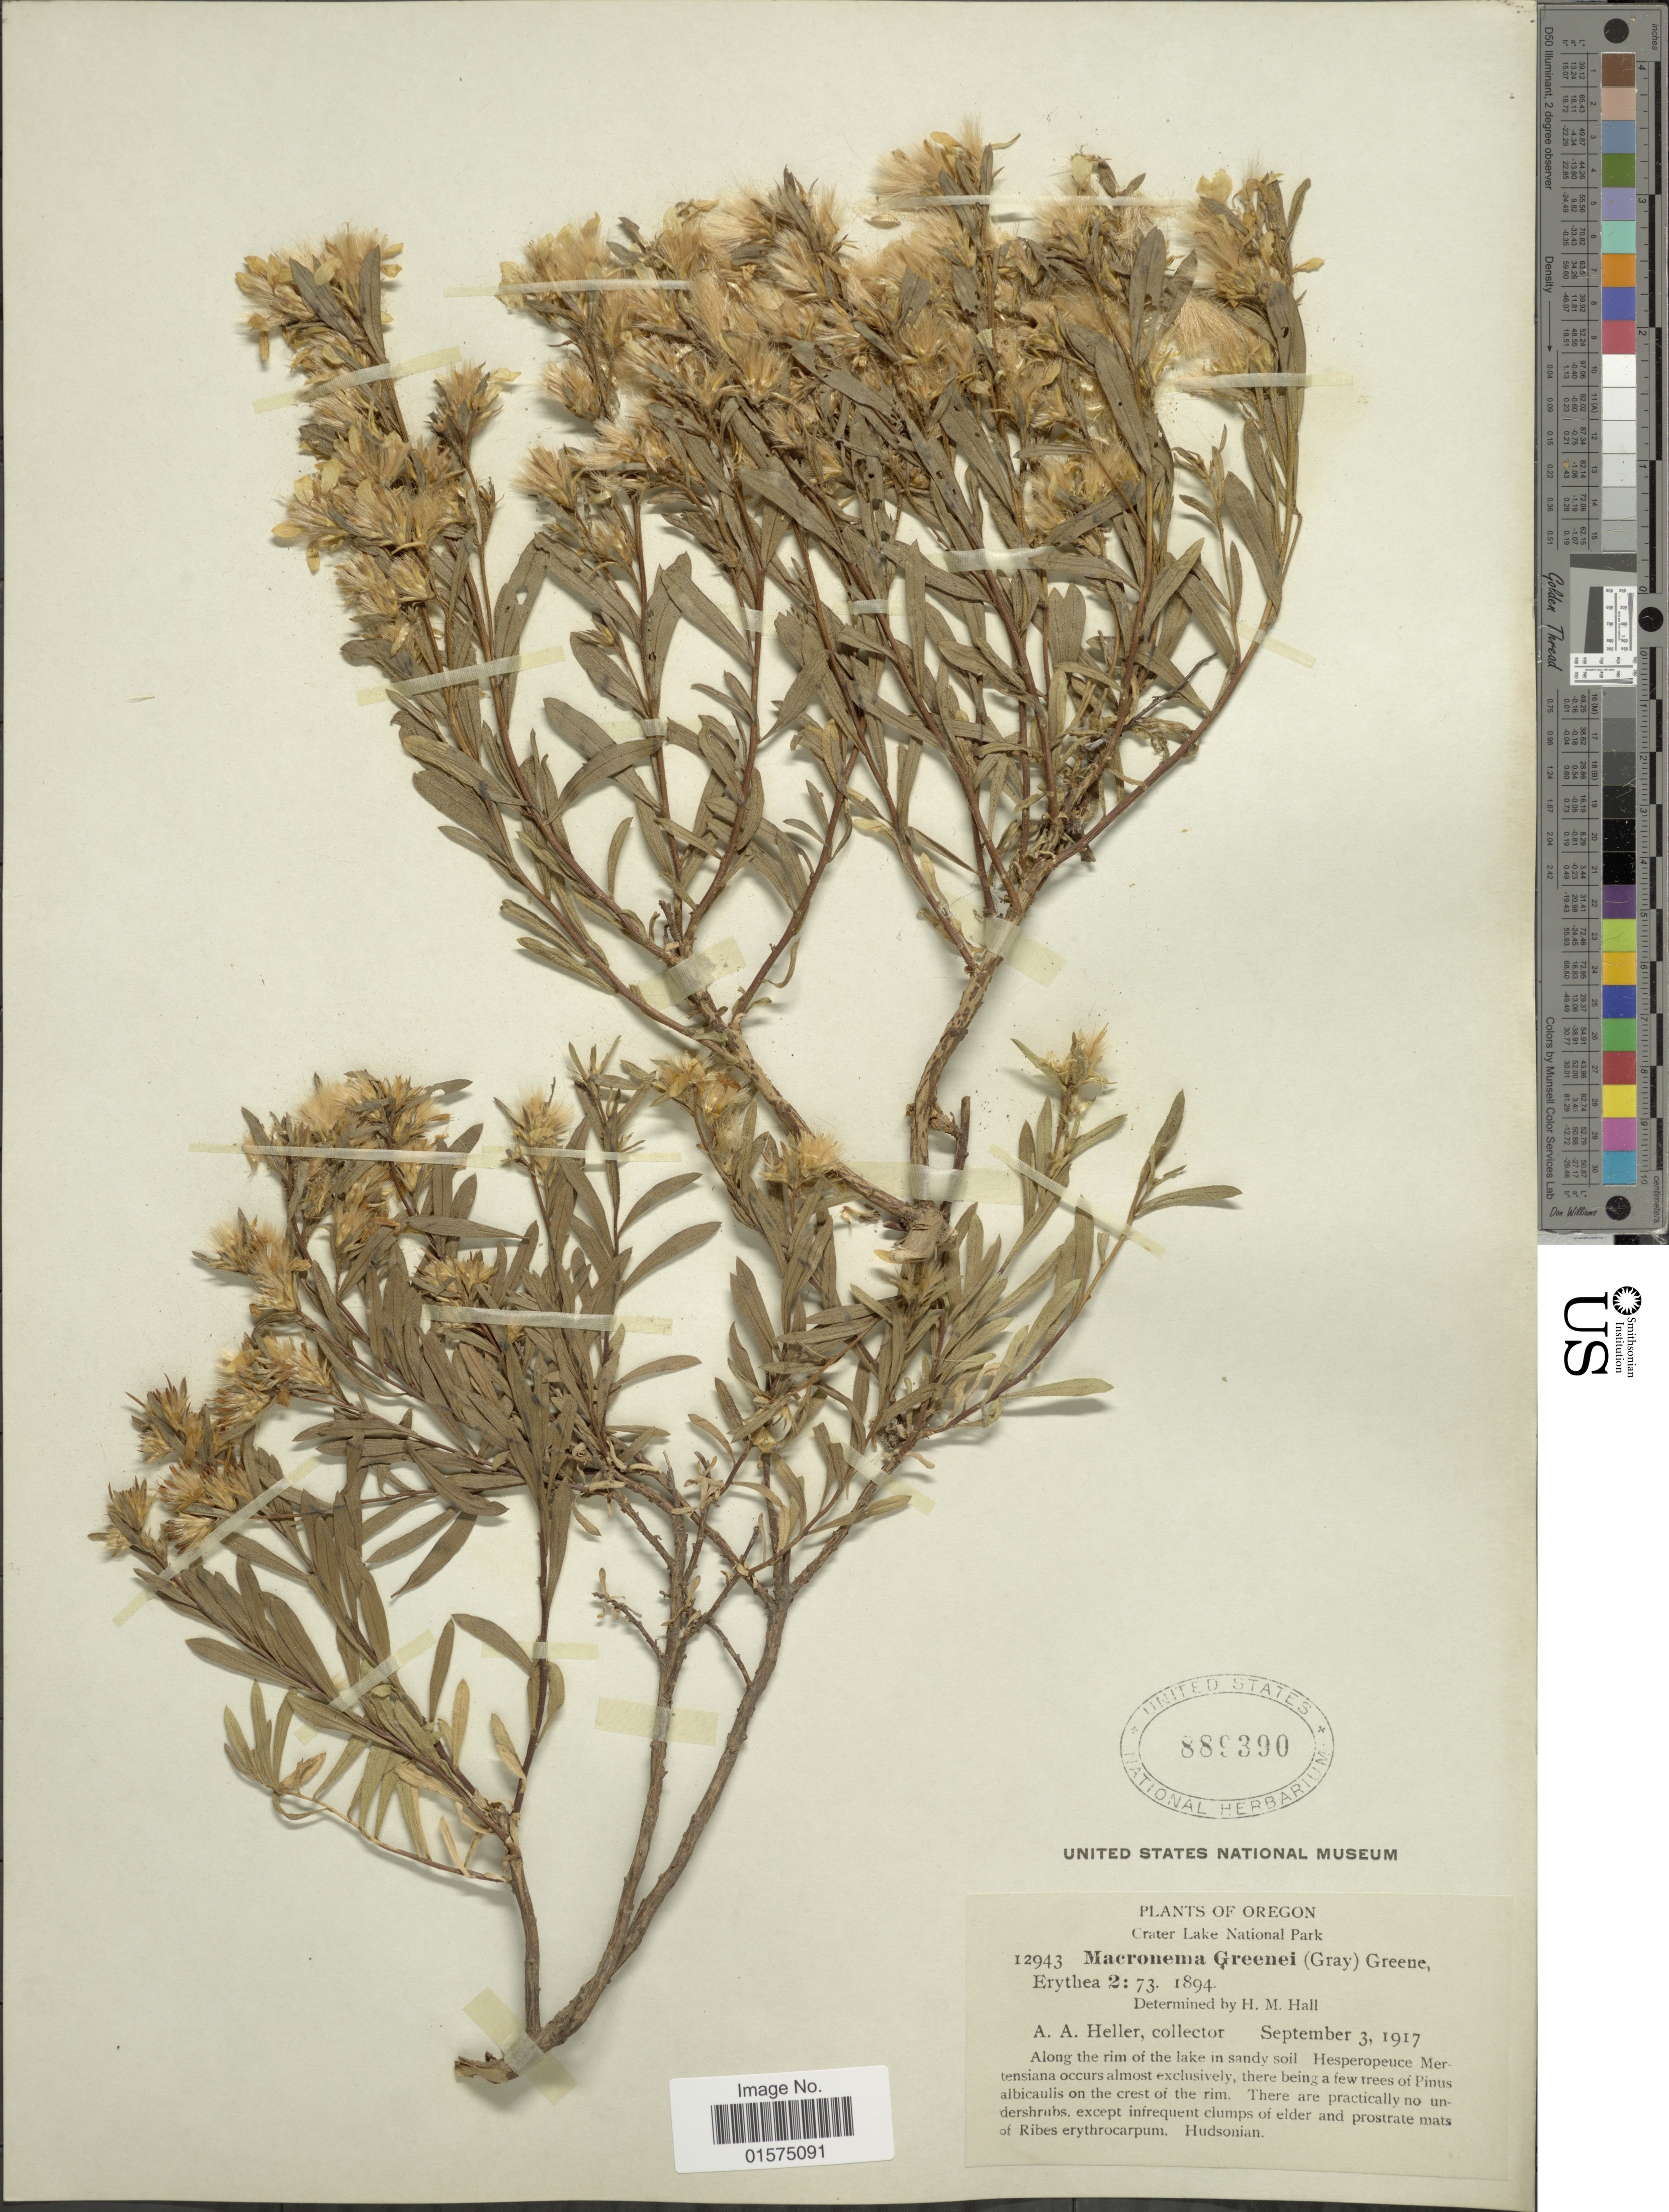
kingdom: Plantae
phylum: Tracheophyta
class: Magnoliopsida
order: Asterales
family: Asteraceae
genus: Ericameria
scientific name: Ericameria greenei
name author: (A. Gray) G.L. Nesom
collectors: A. A. Heller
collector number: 12943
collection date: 1917-09-03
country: United States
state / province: Oregon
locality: Crater Lake National Park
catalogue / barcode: US 889390